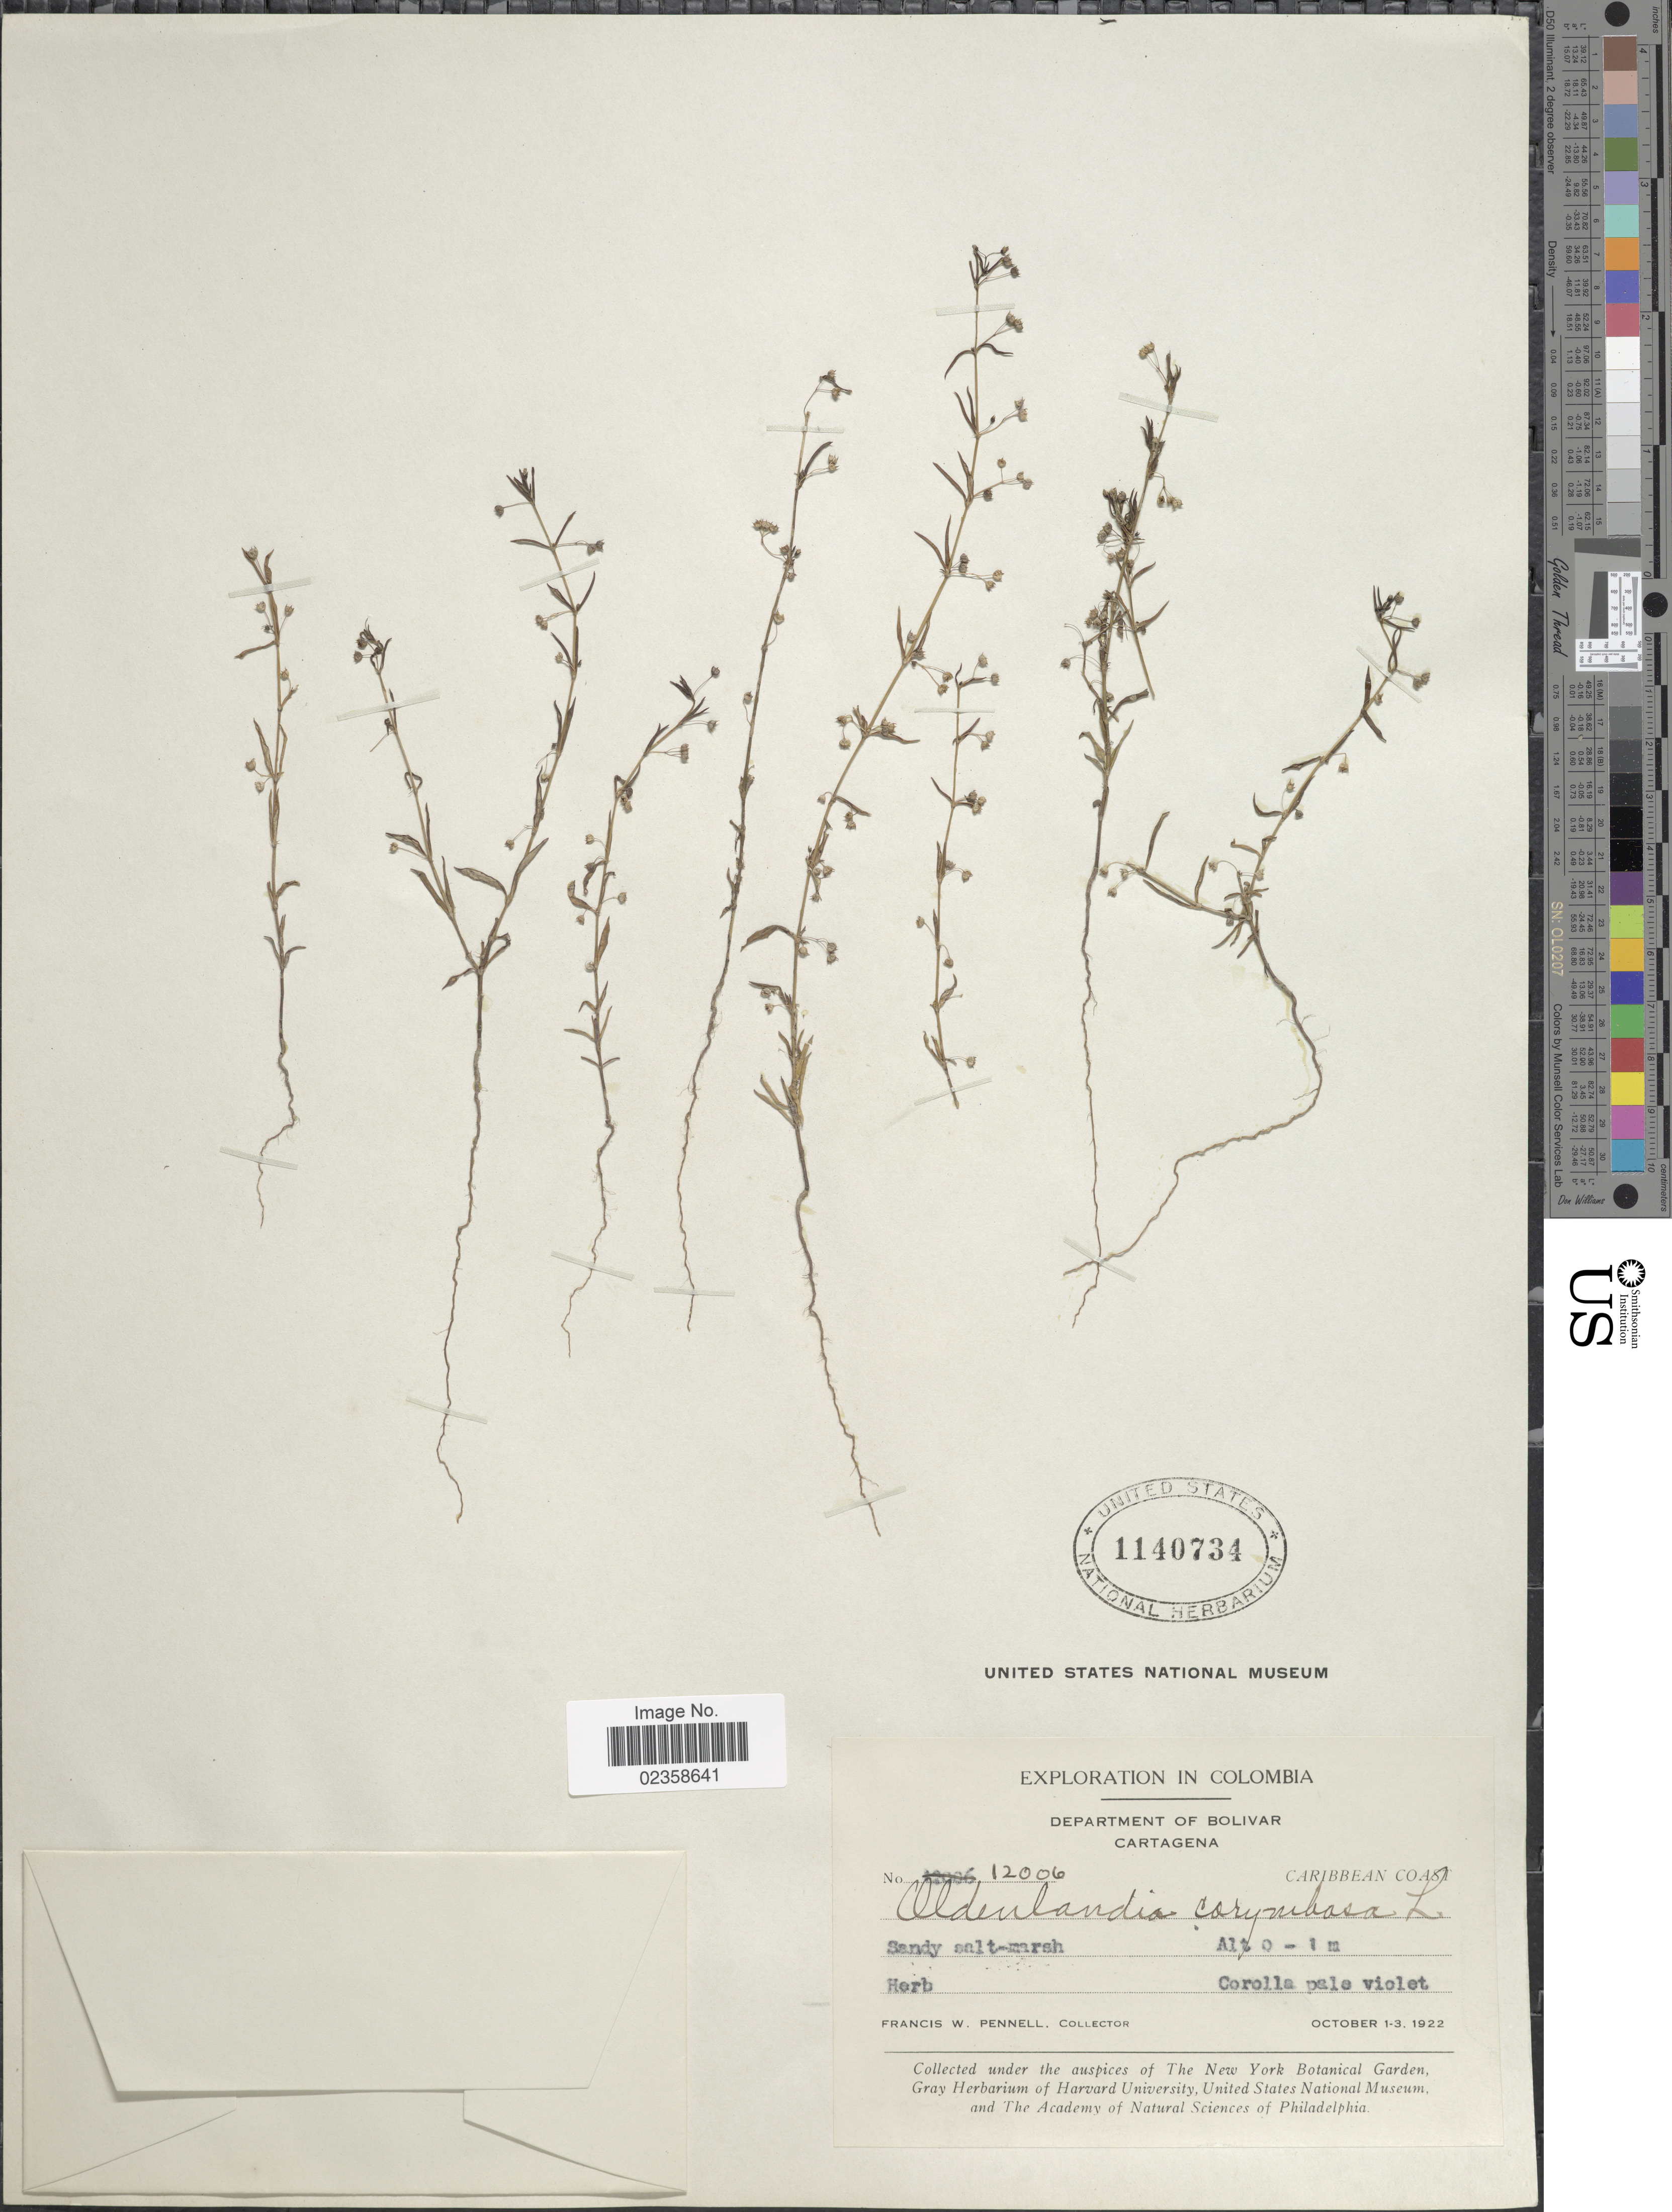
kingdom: Plantae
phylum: Tracheophyta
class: Magnoliopsida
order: Gentianales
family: Rubiaceae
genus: Oldenlandia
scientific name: Oldenlandia corymbosa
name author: L.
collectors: F. W. Pennell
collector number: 12006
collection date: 1922-10-01/1922-10-03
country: Colombia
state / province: Bolívar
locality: Department of Bolivar, Cartagena, Caribbean Coast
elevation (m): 0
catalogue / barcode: US 1140734